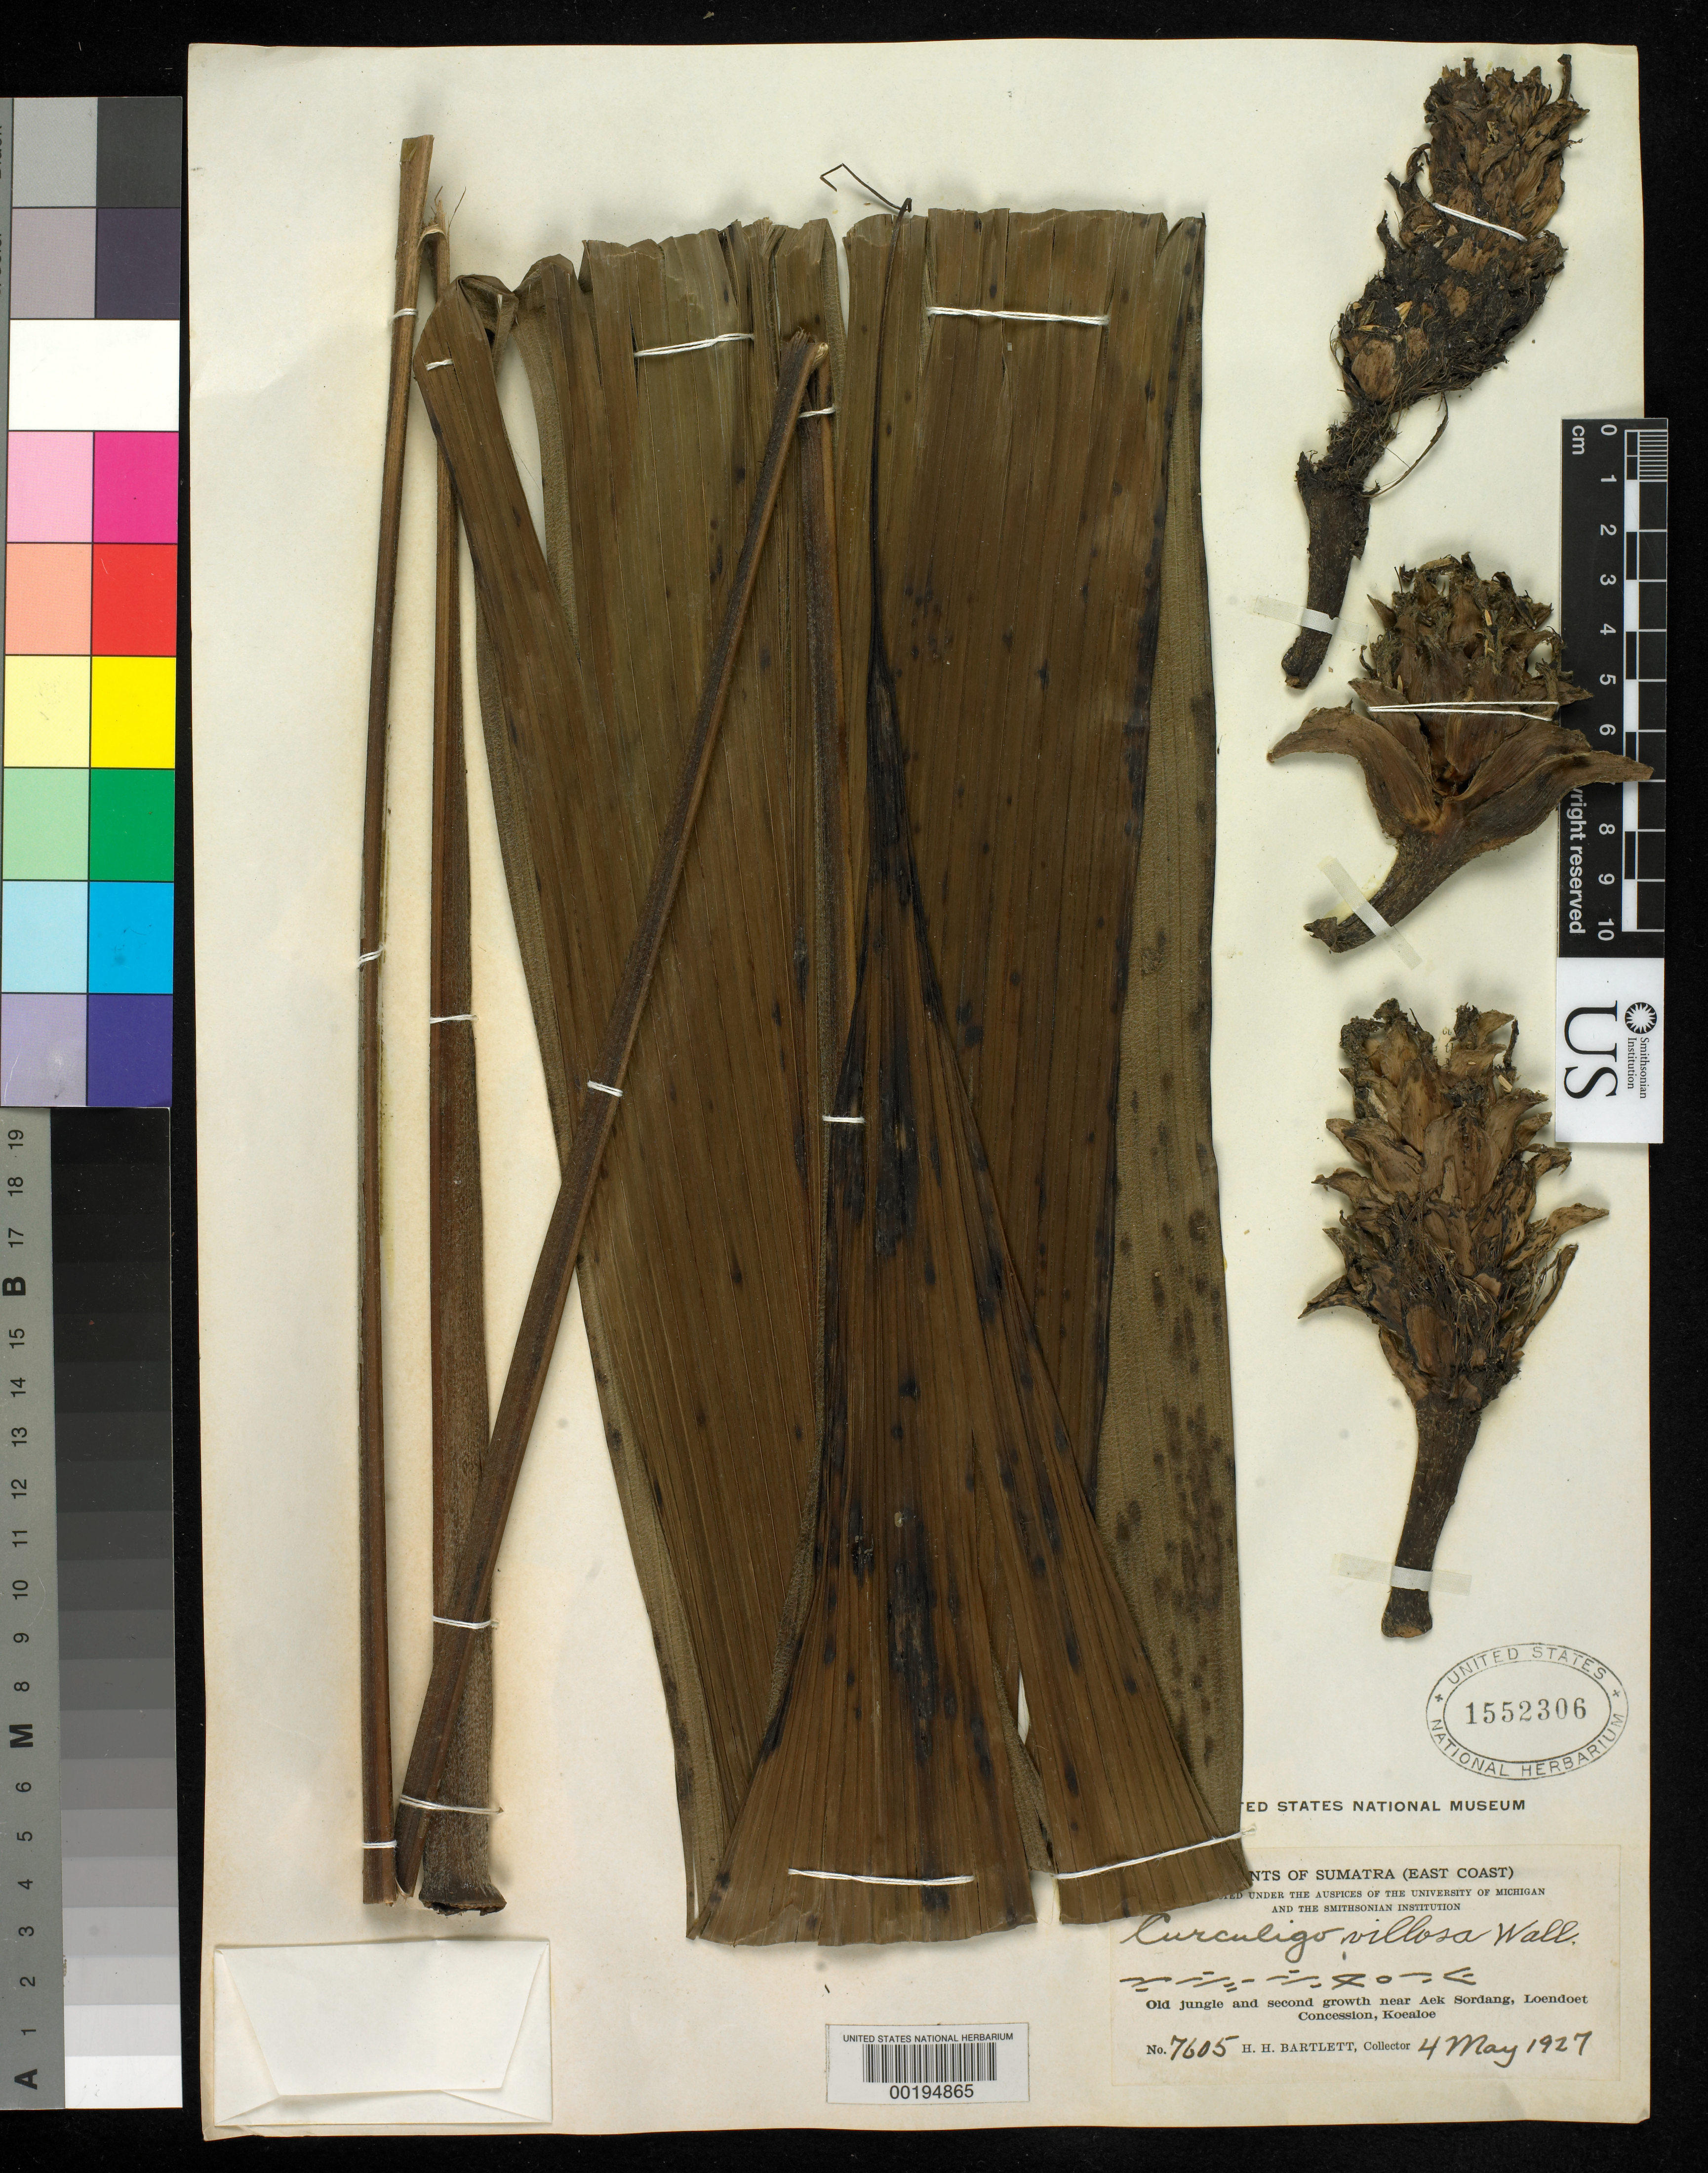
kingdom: Plantae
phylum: Tracheophyta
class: Liliopsida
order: Asparagales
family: Hypoxidaceae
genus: Curculigo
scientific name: Curculigo villosa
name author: Wall. ex Kurz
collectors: H. H. Bartlett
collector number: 7605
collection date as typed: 04 May 1927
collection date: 1927-05-04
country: Indonesia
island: Sumatra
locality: Near aek sordang, loendoet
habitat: Old jungle and second growth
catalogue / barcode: US 1552306